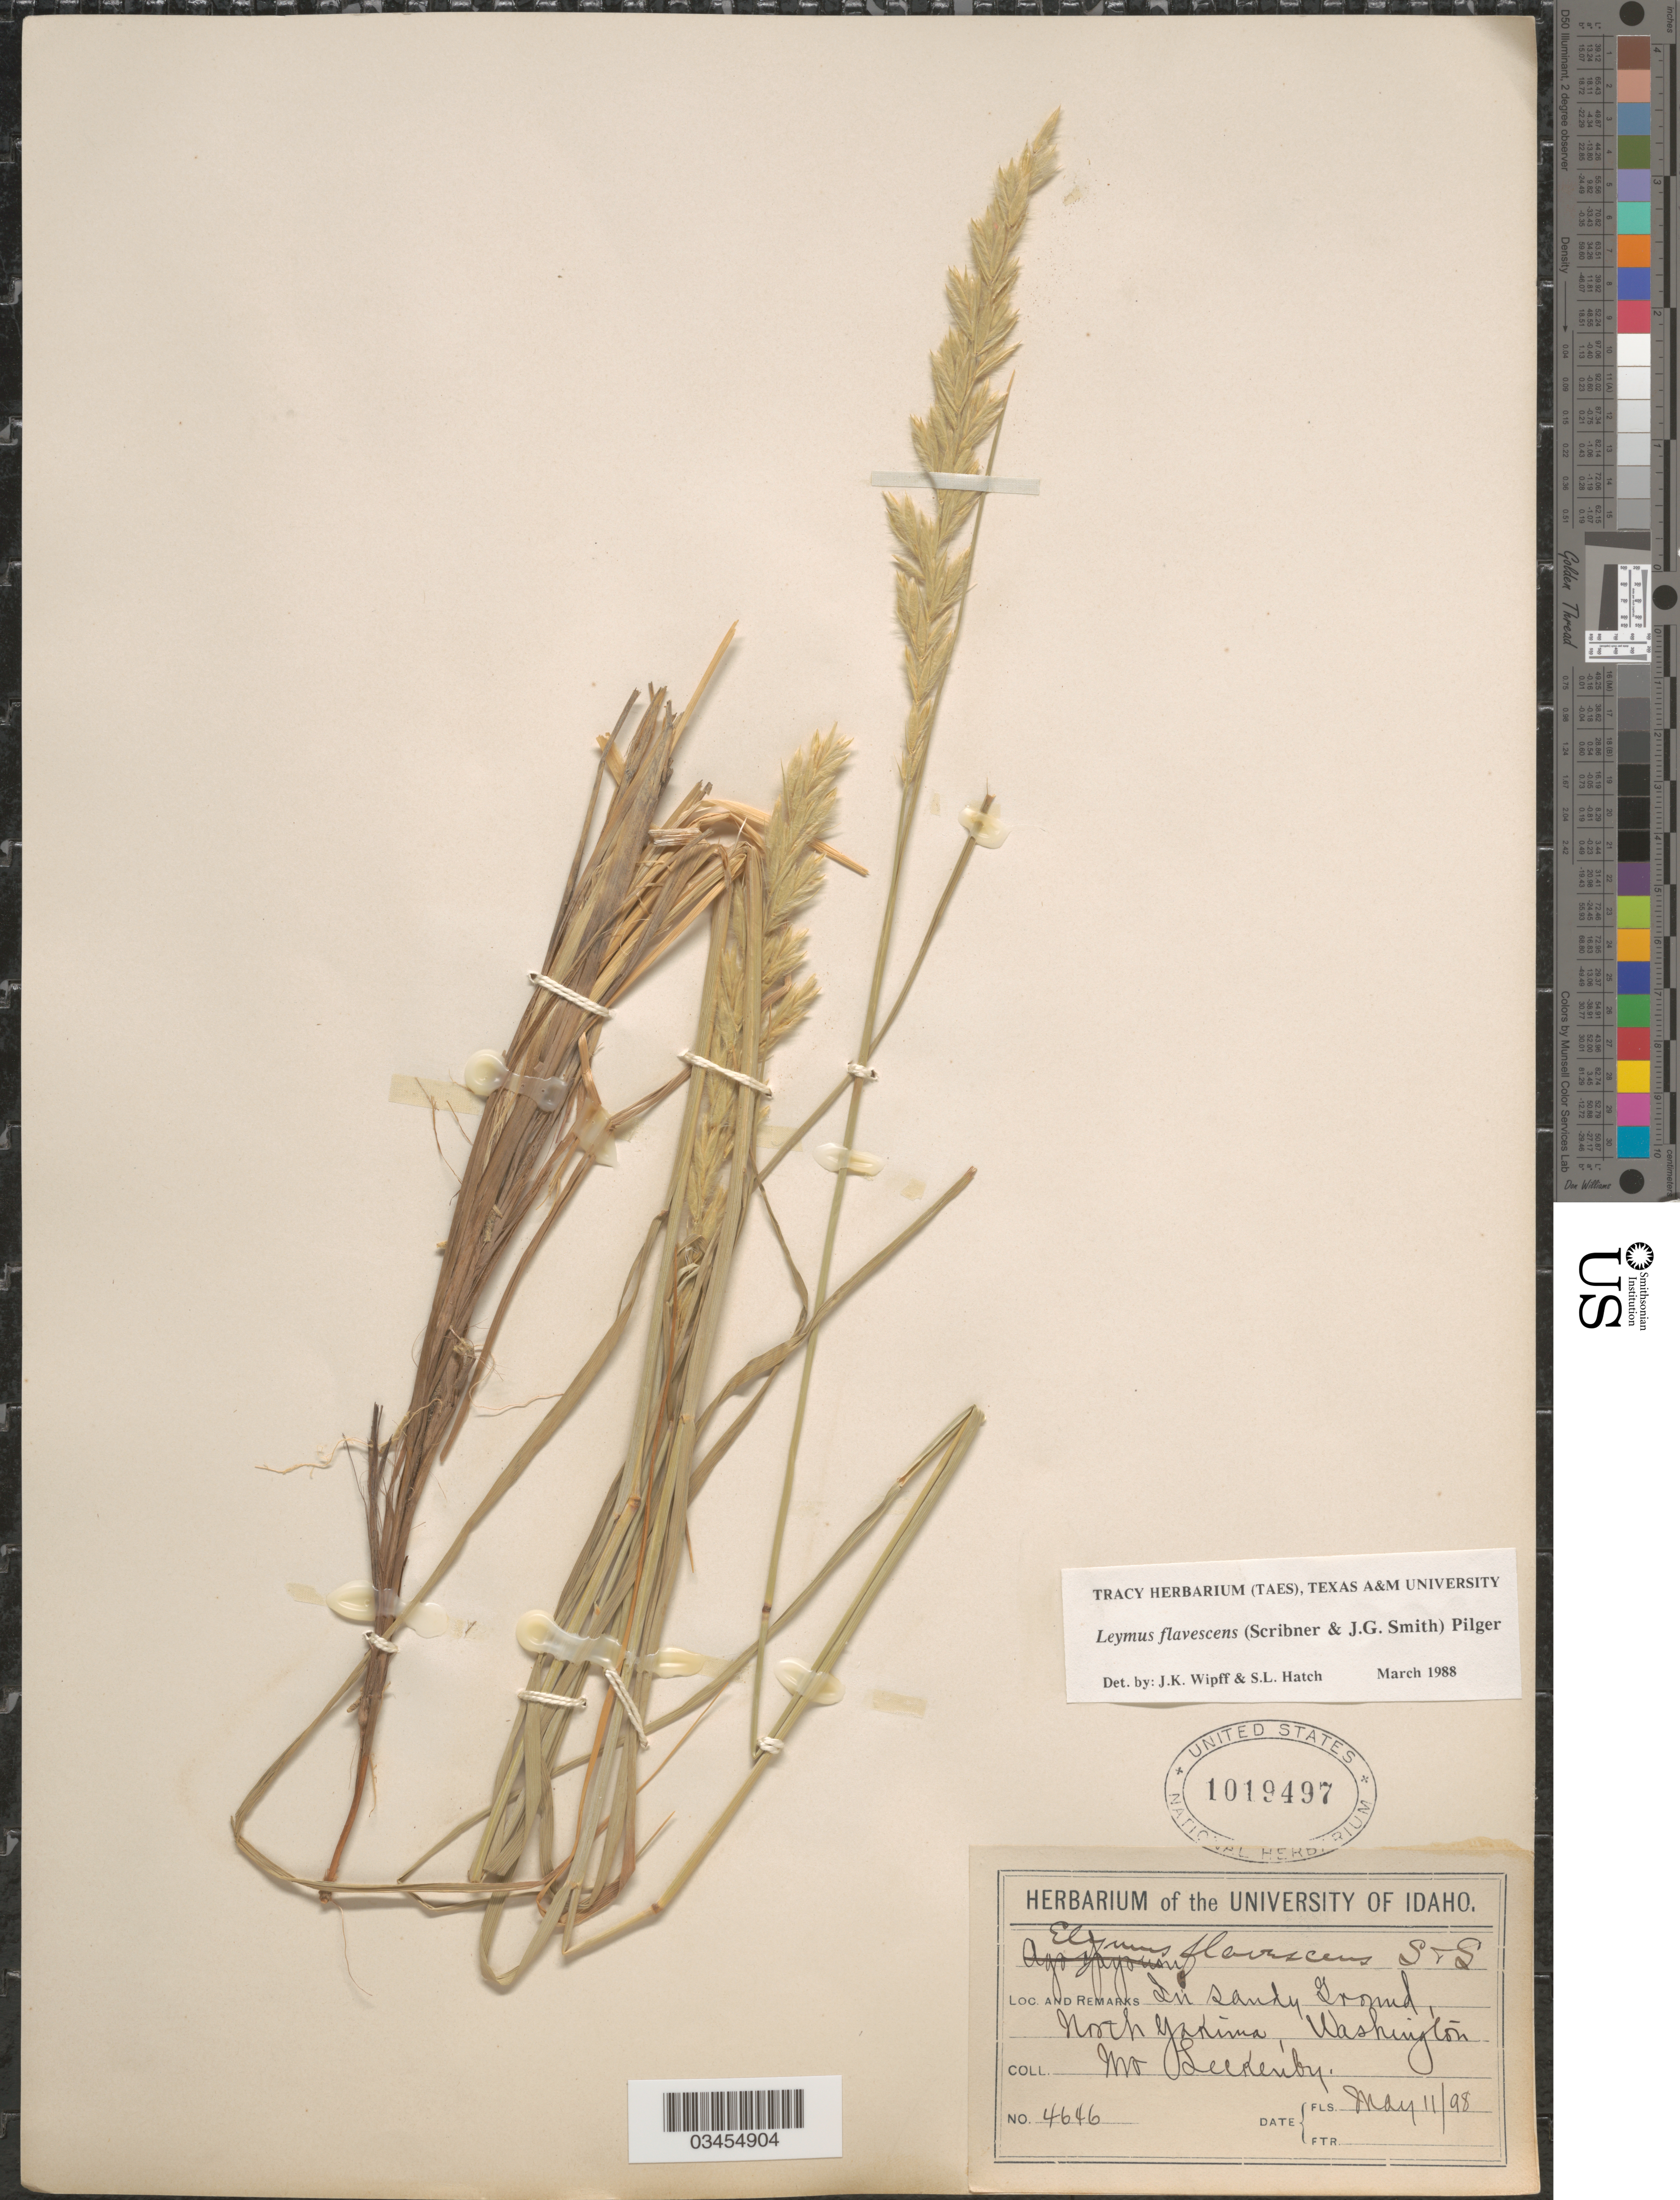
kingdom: Plantae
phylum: Tracheophyta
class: Liliopsida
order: Poales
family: Poaceae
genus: Leymus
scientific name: Leymus flavescens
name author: (Scribn. & J.G. Sm.) Pilg.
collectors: Mr. Leckenby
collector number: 4646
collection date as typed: Transcribed d/m/y: 11/5/98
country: United States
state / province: Washington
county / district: Yakima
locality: In sandy ground, North Yakima.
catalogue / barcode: US 1019497